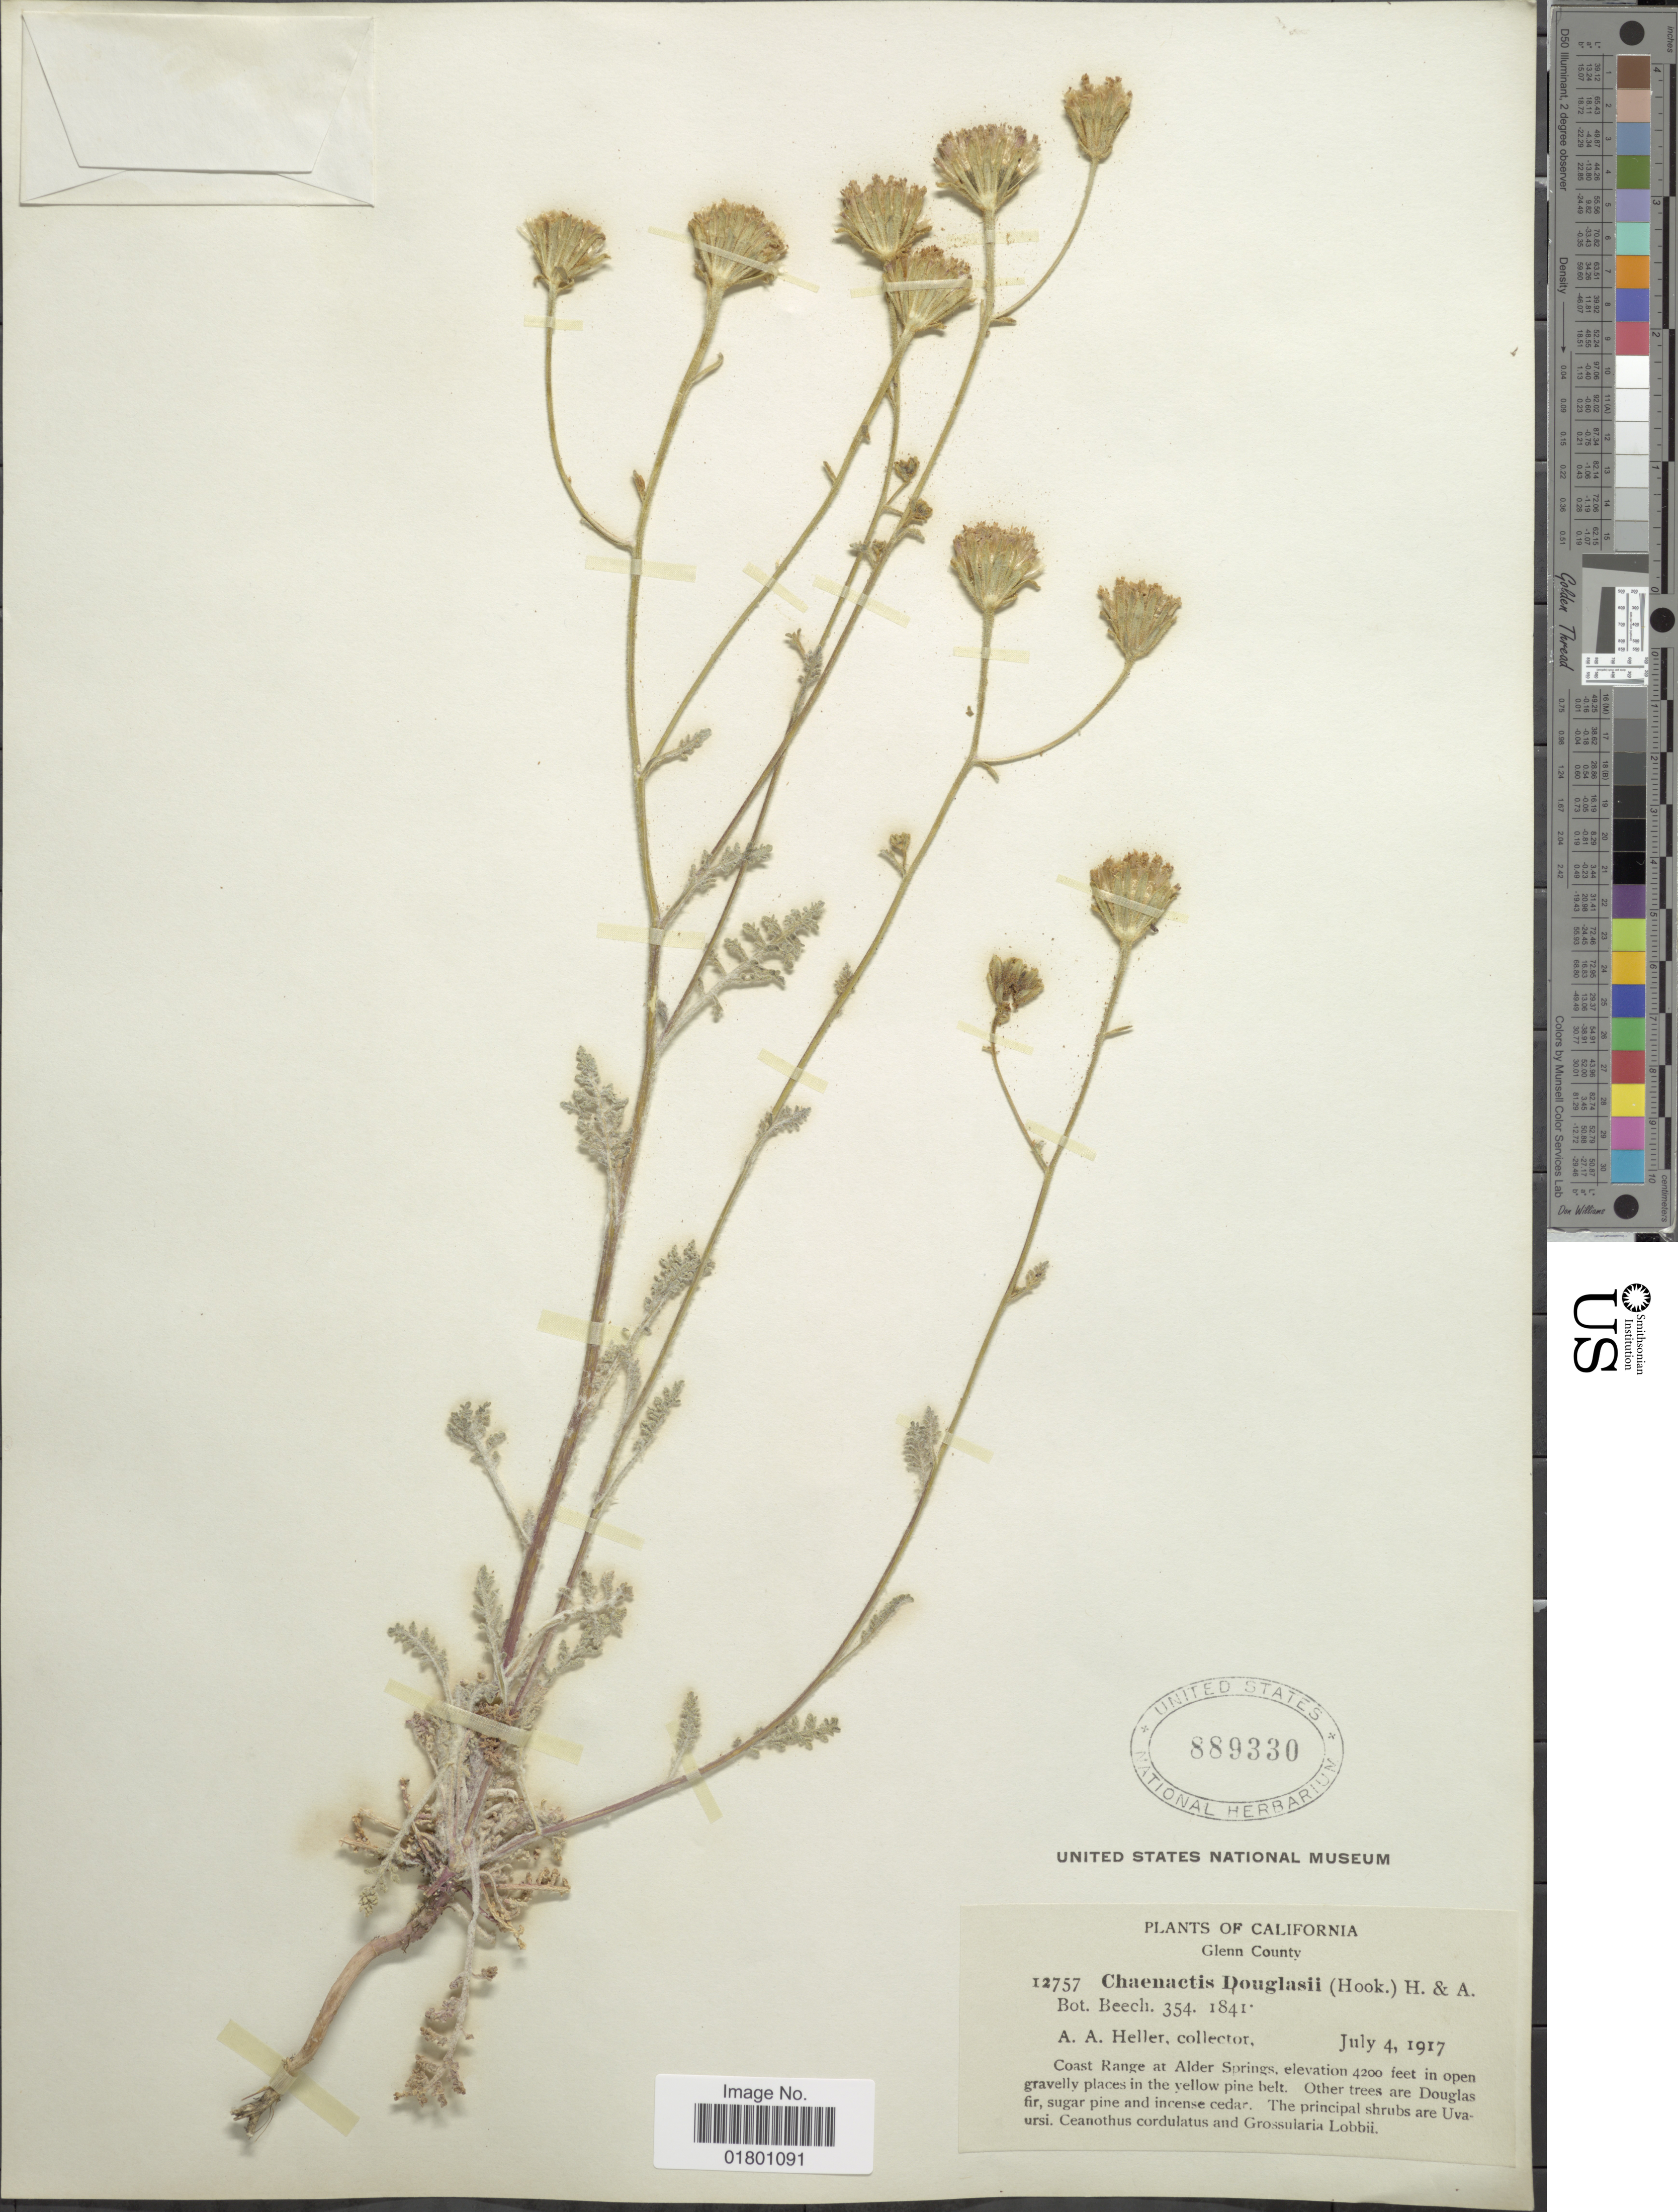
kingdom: Plantae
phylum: Tracheophyta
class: Magnoliopsida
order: Asterales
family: Asteraceae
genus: Chaenactis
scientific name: Chaenactis douglasii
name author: Hook. & Arn.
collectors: A. A. Heller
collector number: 12757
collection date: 1917-07-04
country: United States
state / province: California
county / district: Glenn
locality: Glenn County, Coast Range at Alder Springs, in open gravelly places in the yellow pine belt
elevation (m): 1280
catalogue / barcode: US 889330